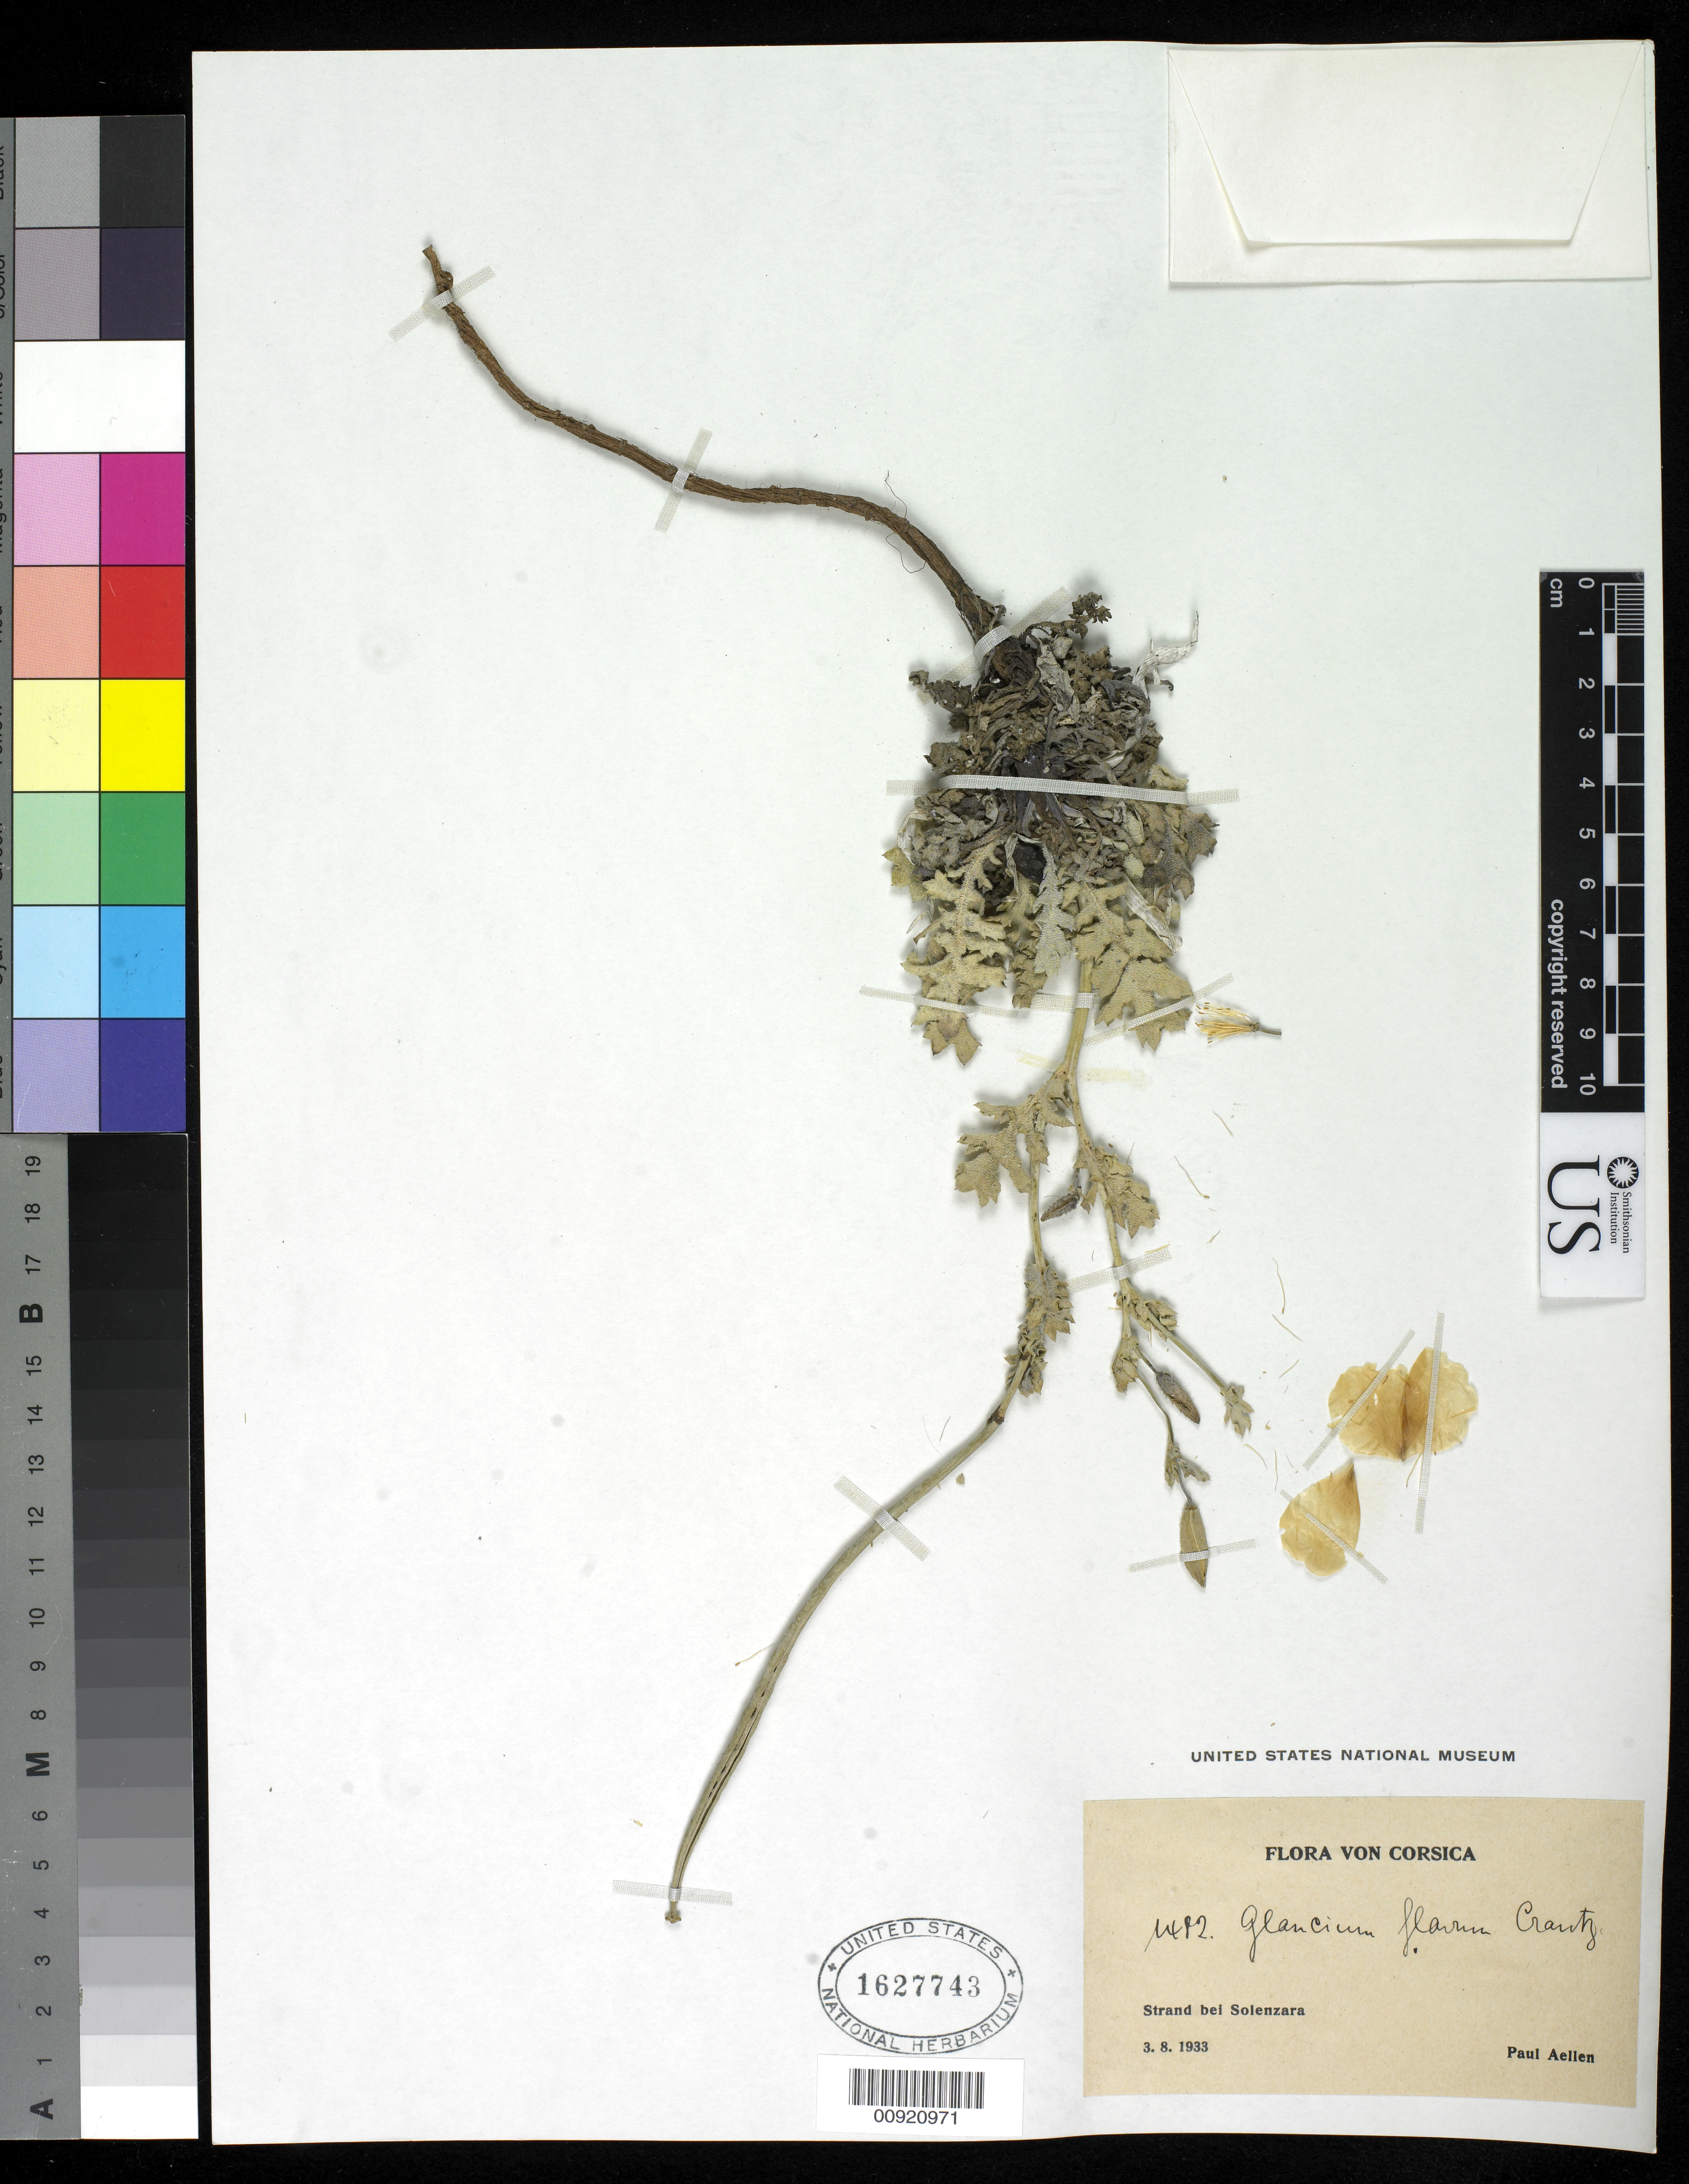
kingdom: Plantae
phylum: Tracheophyta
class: Magnoliopsida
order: Ranunculales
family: Papaveraceae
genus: Glaucium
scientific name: Glaucium flavum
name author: Crantz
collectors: P. Aellen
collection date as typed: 08 Mar 1933 or 03 Aug 1933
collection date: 1933-03-08 or 1933-08-03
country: France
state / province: Corsica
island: Corse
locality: Corsica. "Strand bei Solenzara."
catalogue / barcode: US 1627743